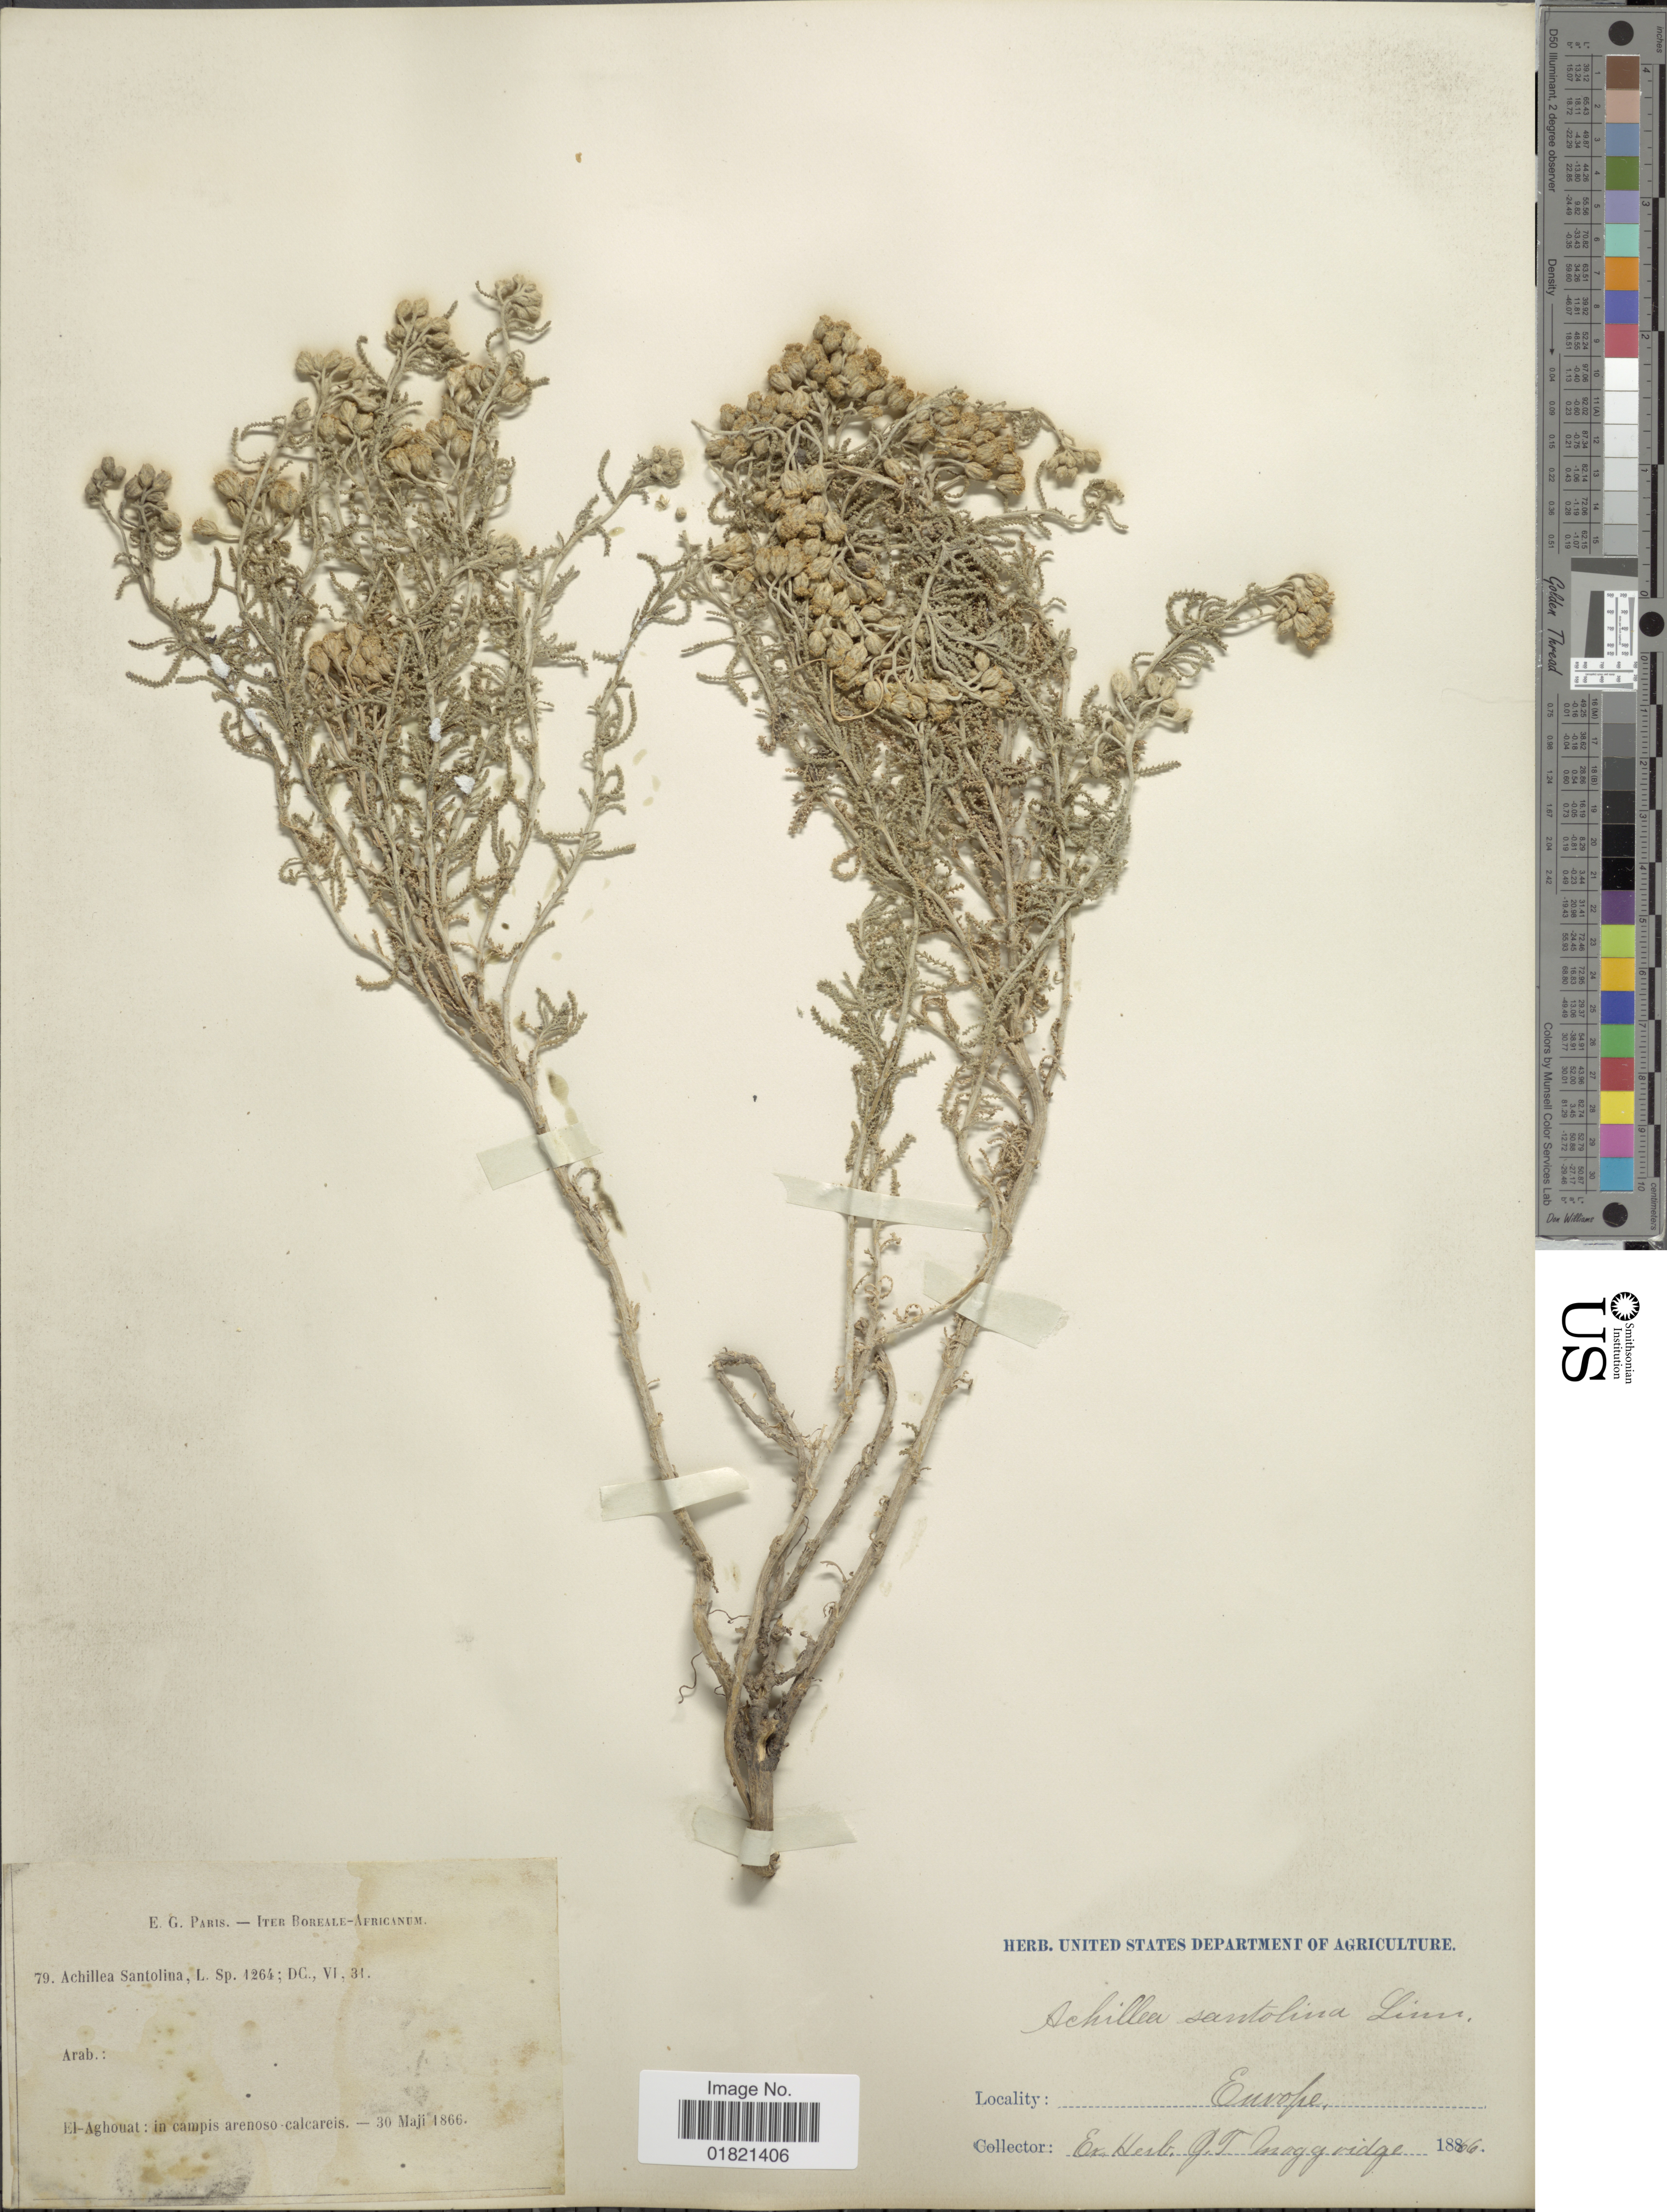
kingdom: Plantae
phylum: Tracheophyta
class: Magnoliopsida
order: Asterales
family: Asteraceae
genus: Achillea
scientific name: Achillea santolina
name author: L.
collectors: Paris, E.G.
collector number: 79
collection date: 1866-05-30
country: Algeria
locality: El Aghouat: in campis arenoso-calcareis